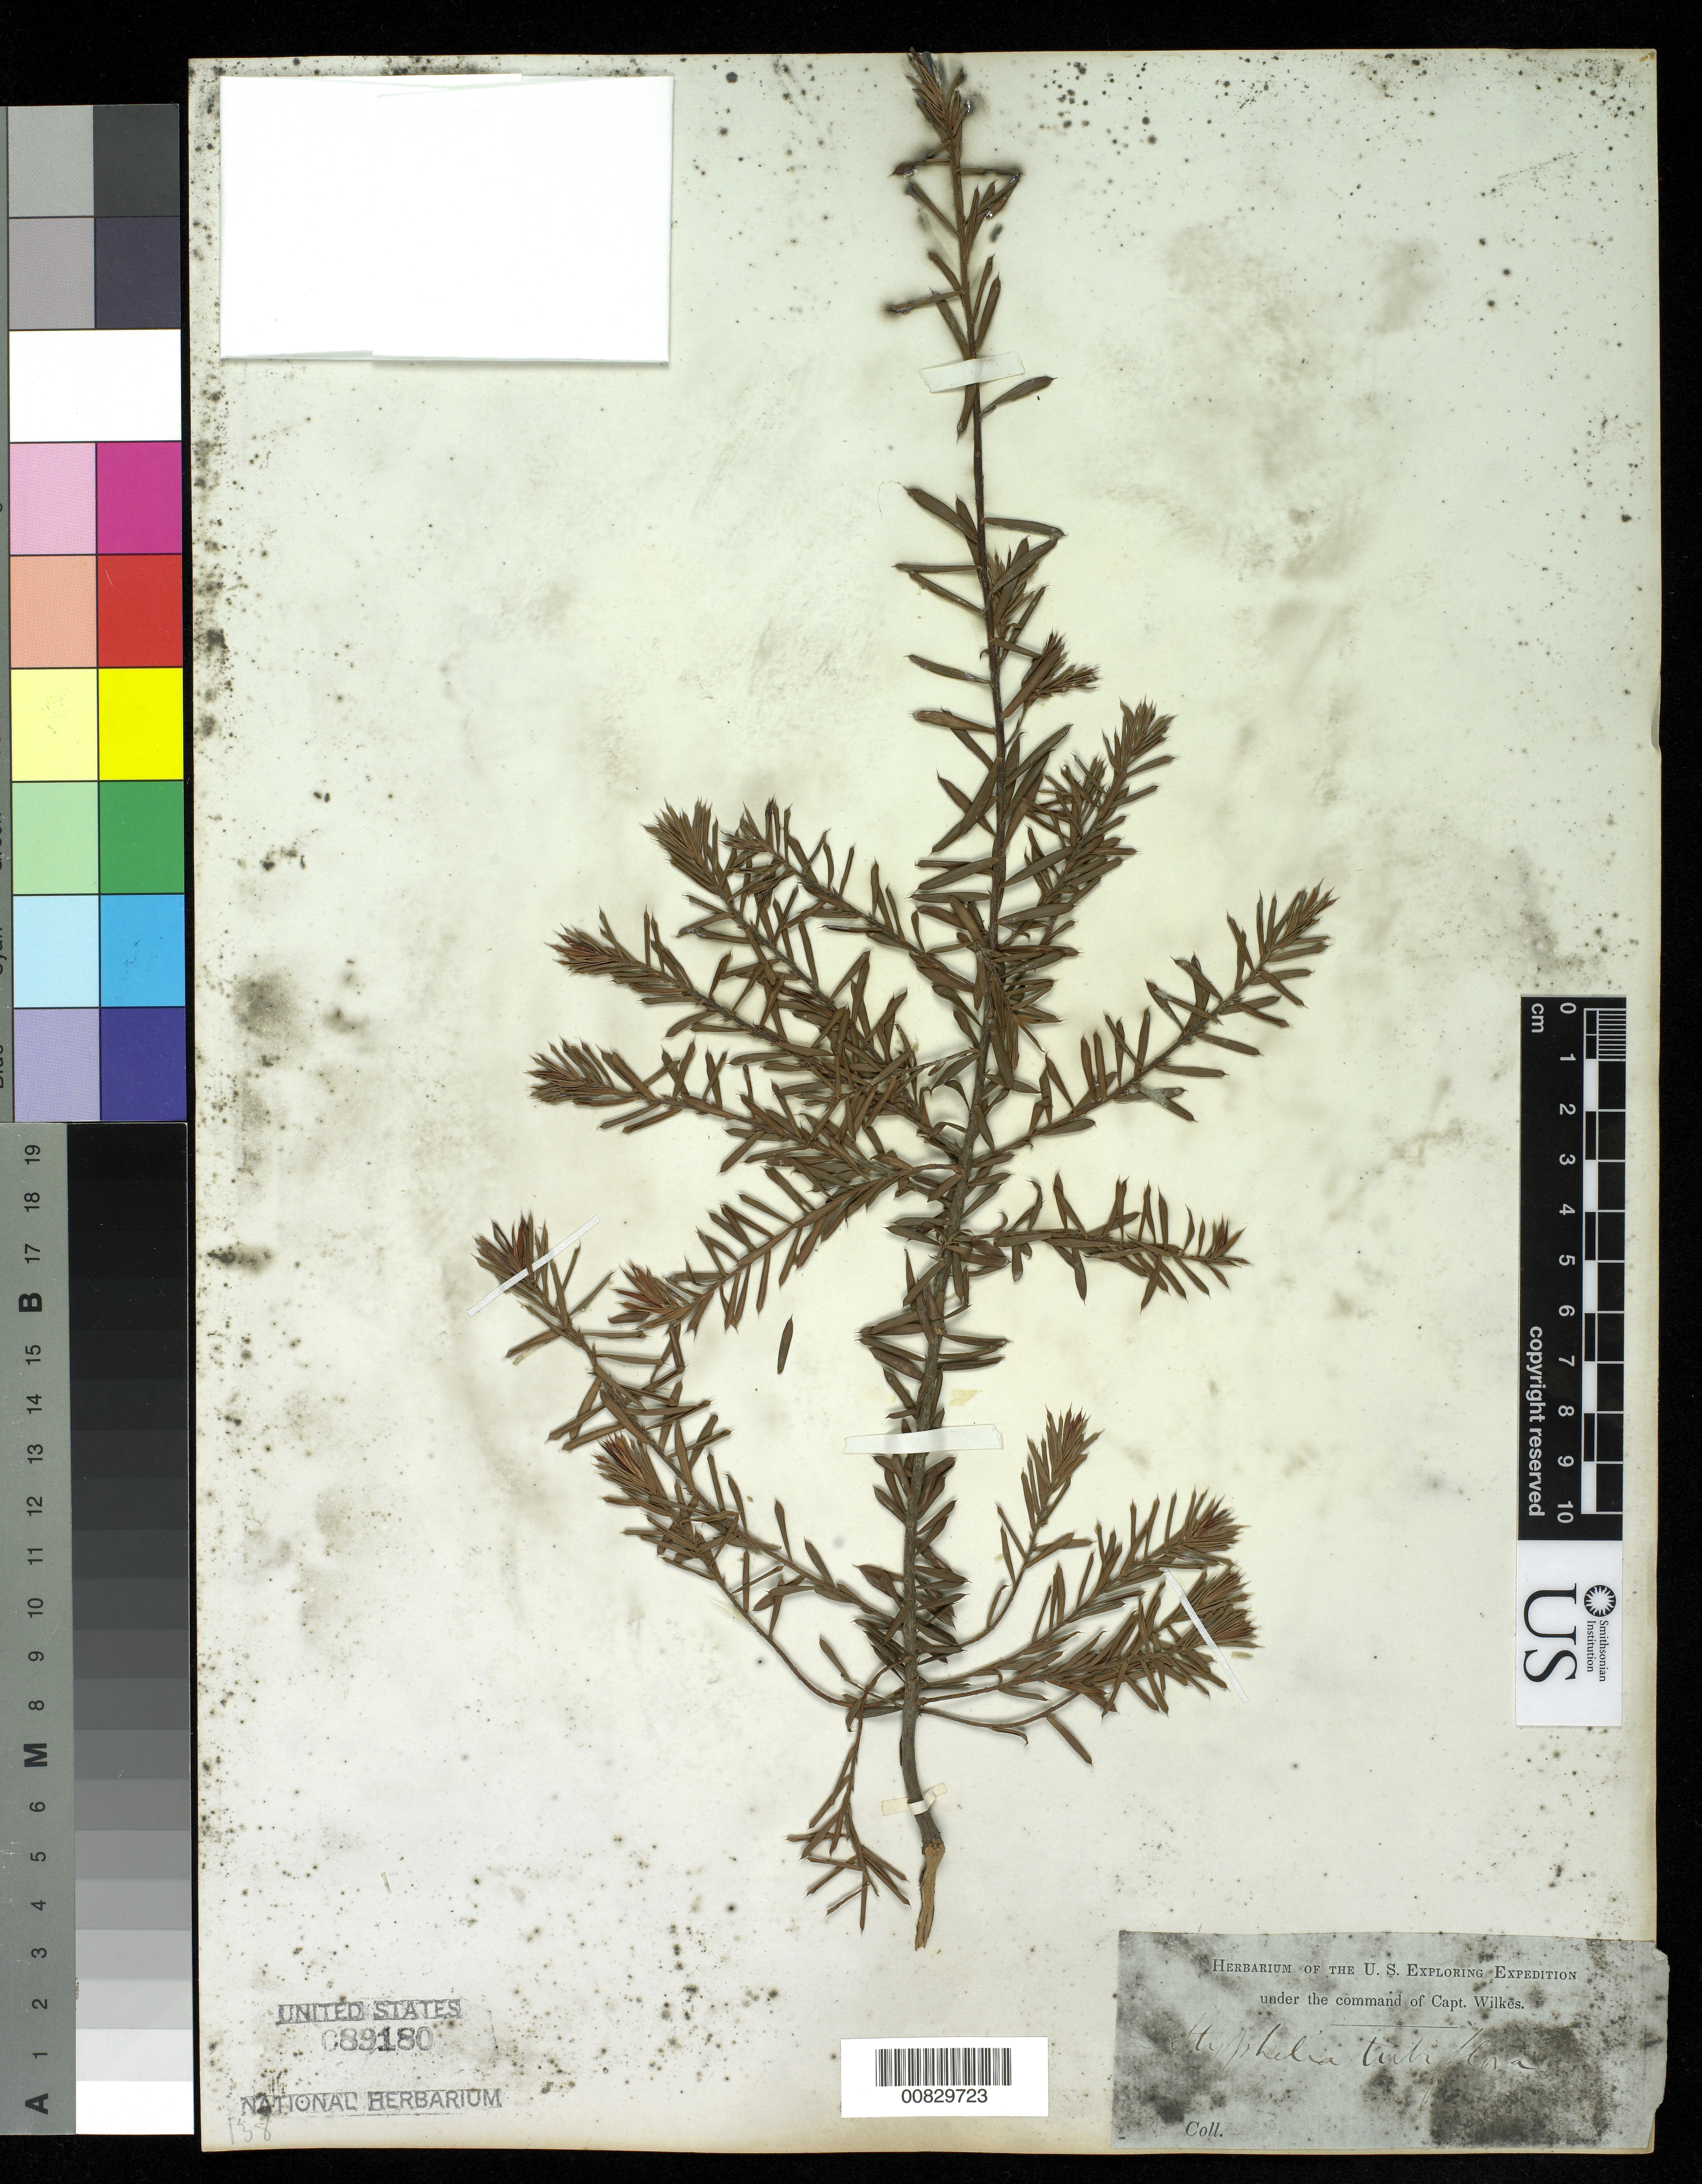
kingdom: Plantae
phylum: Tracheophyta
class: Magnoliopsida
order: Ericales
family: Ericaceae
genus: Styphelia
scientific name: Styphelia tubiflora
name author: L.S. Sm.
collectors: Wilkes Explor. Exped.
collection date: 1838/1842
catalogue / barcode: US 89180